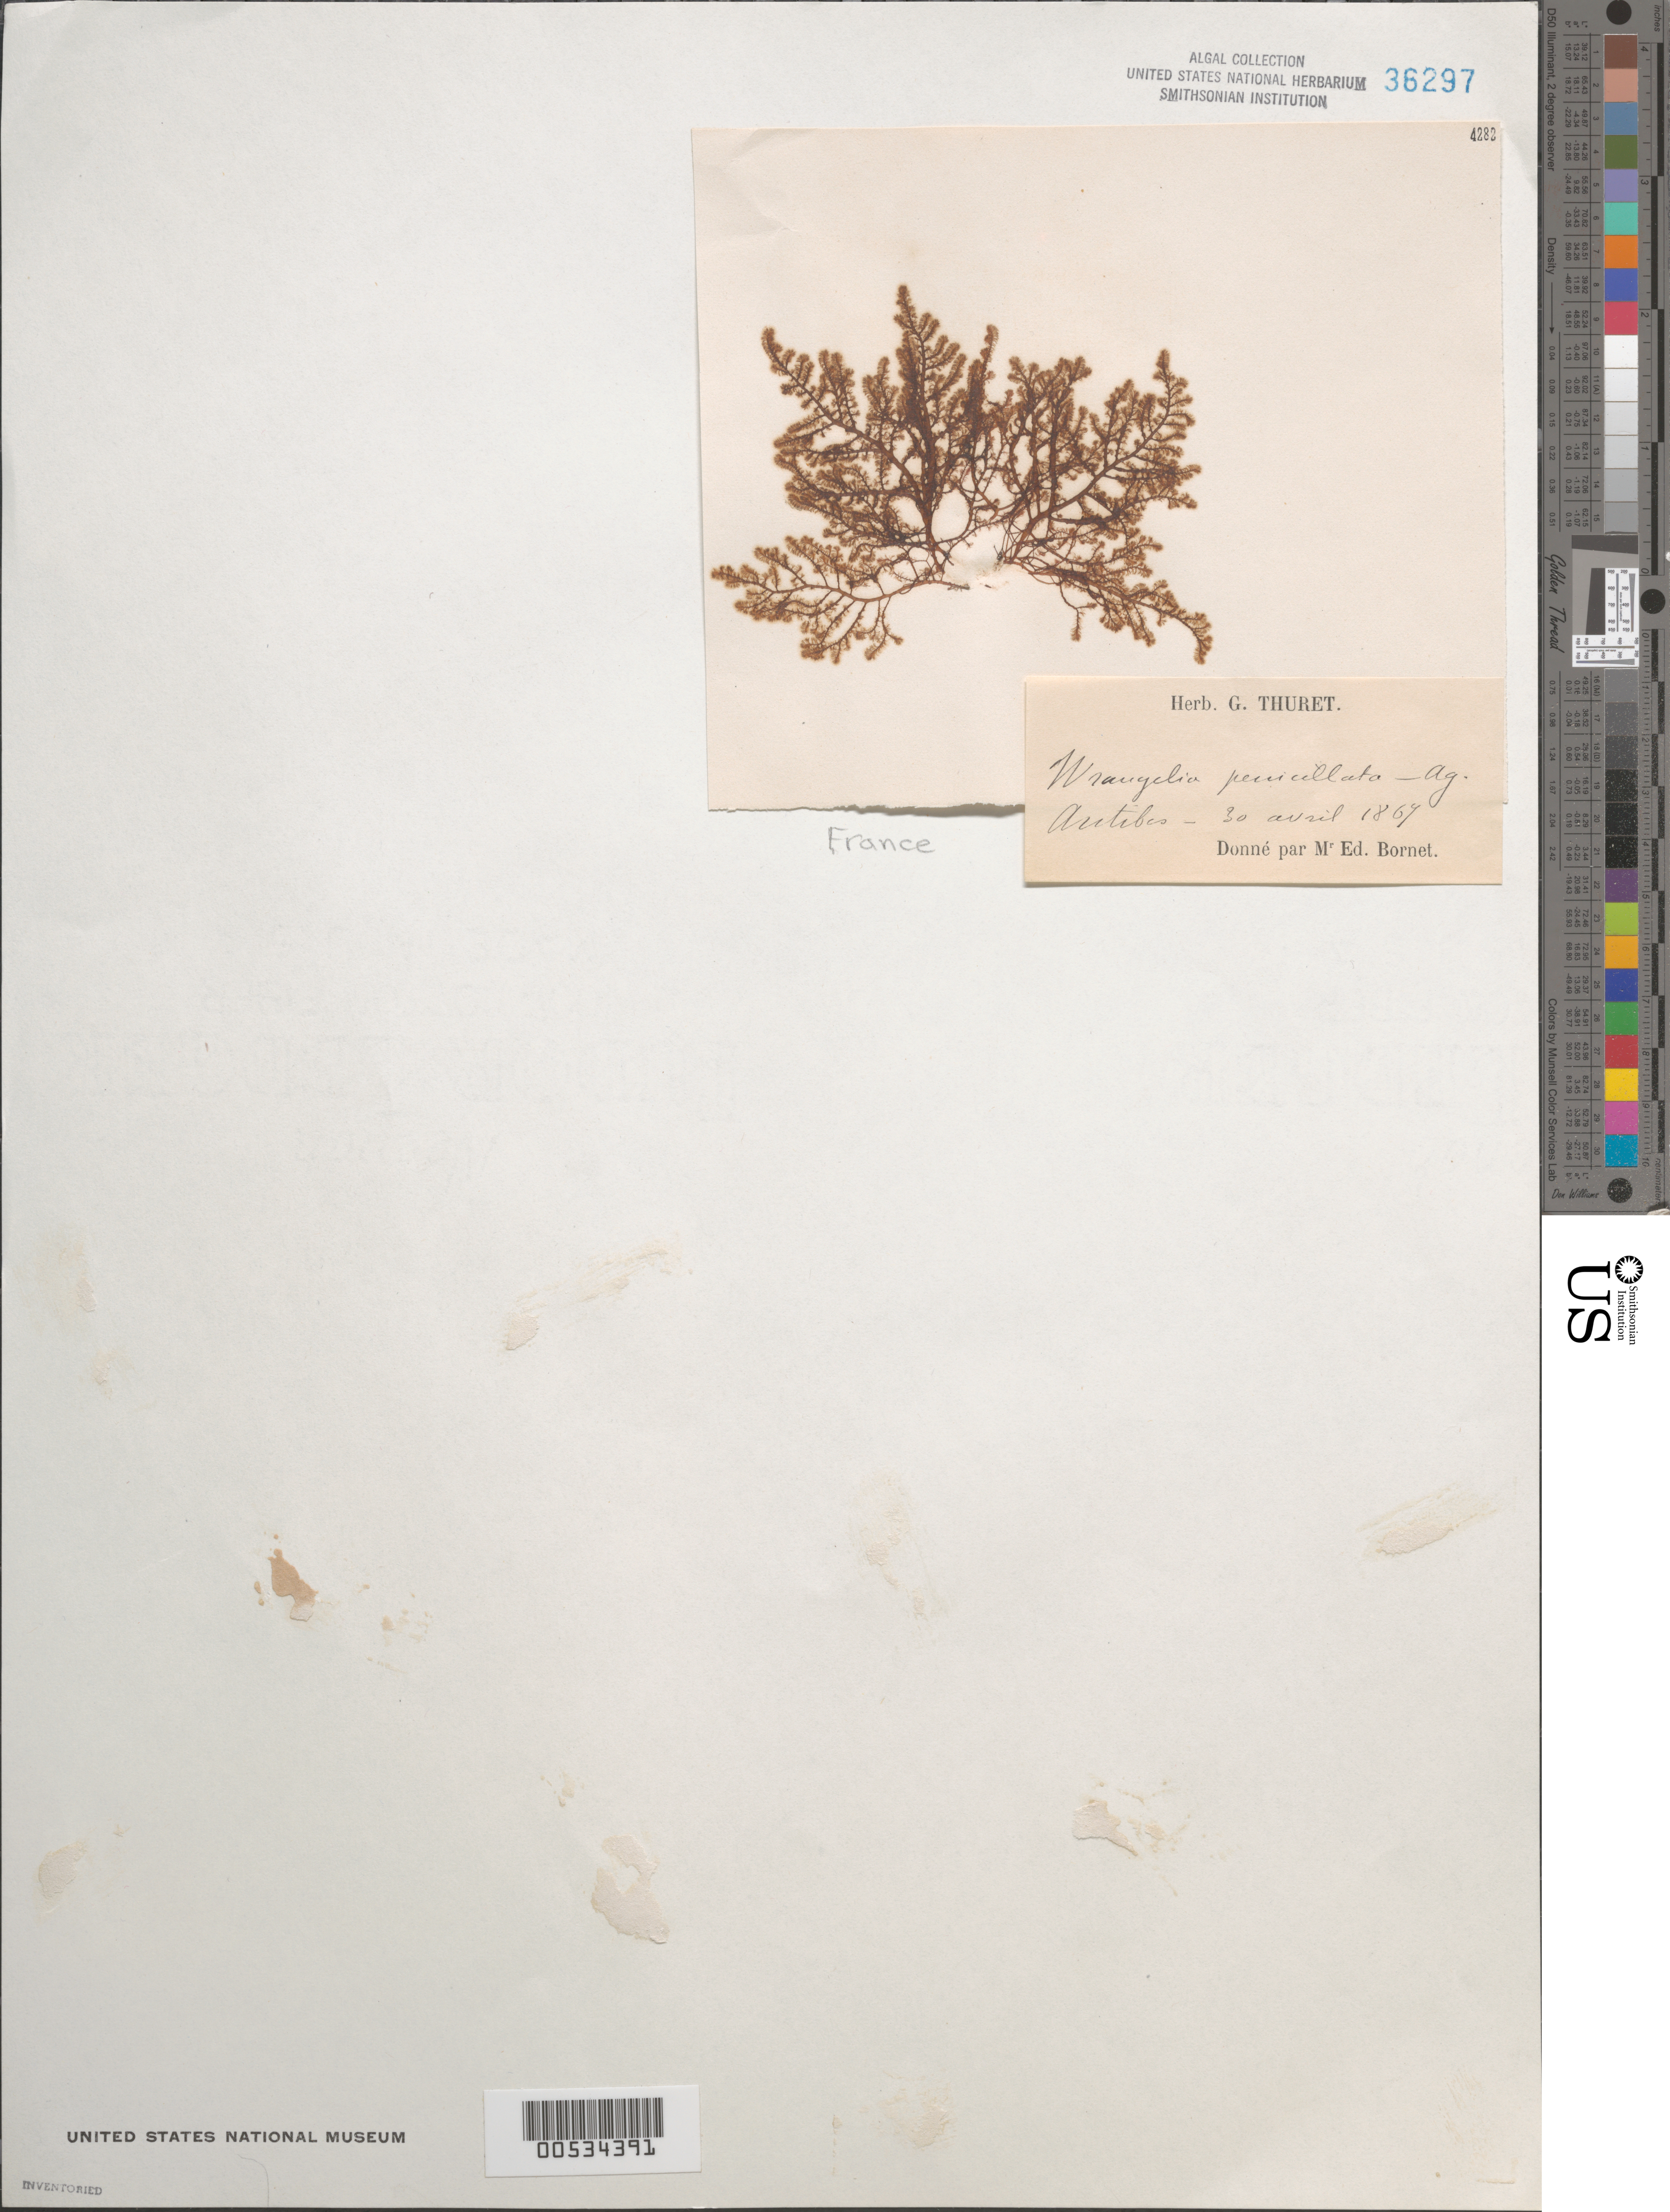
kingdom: Plantae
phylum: Rhodophyta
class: Florideophyceae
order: Ceramiales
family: Wrangeliaceae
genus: Wrangelia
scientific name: Wrangelia penicillata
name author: (C. Agardh) C. Agardh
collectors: Thuret, G. (herbarium)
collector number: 4282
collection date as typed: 30 Apr 1869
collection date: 1869-04-30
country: France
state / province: Provence-Alpes-Côte d'Azur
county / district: Alpes-Maritimes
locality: Antibes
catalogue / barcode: US 36297